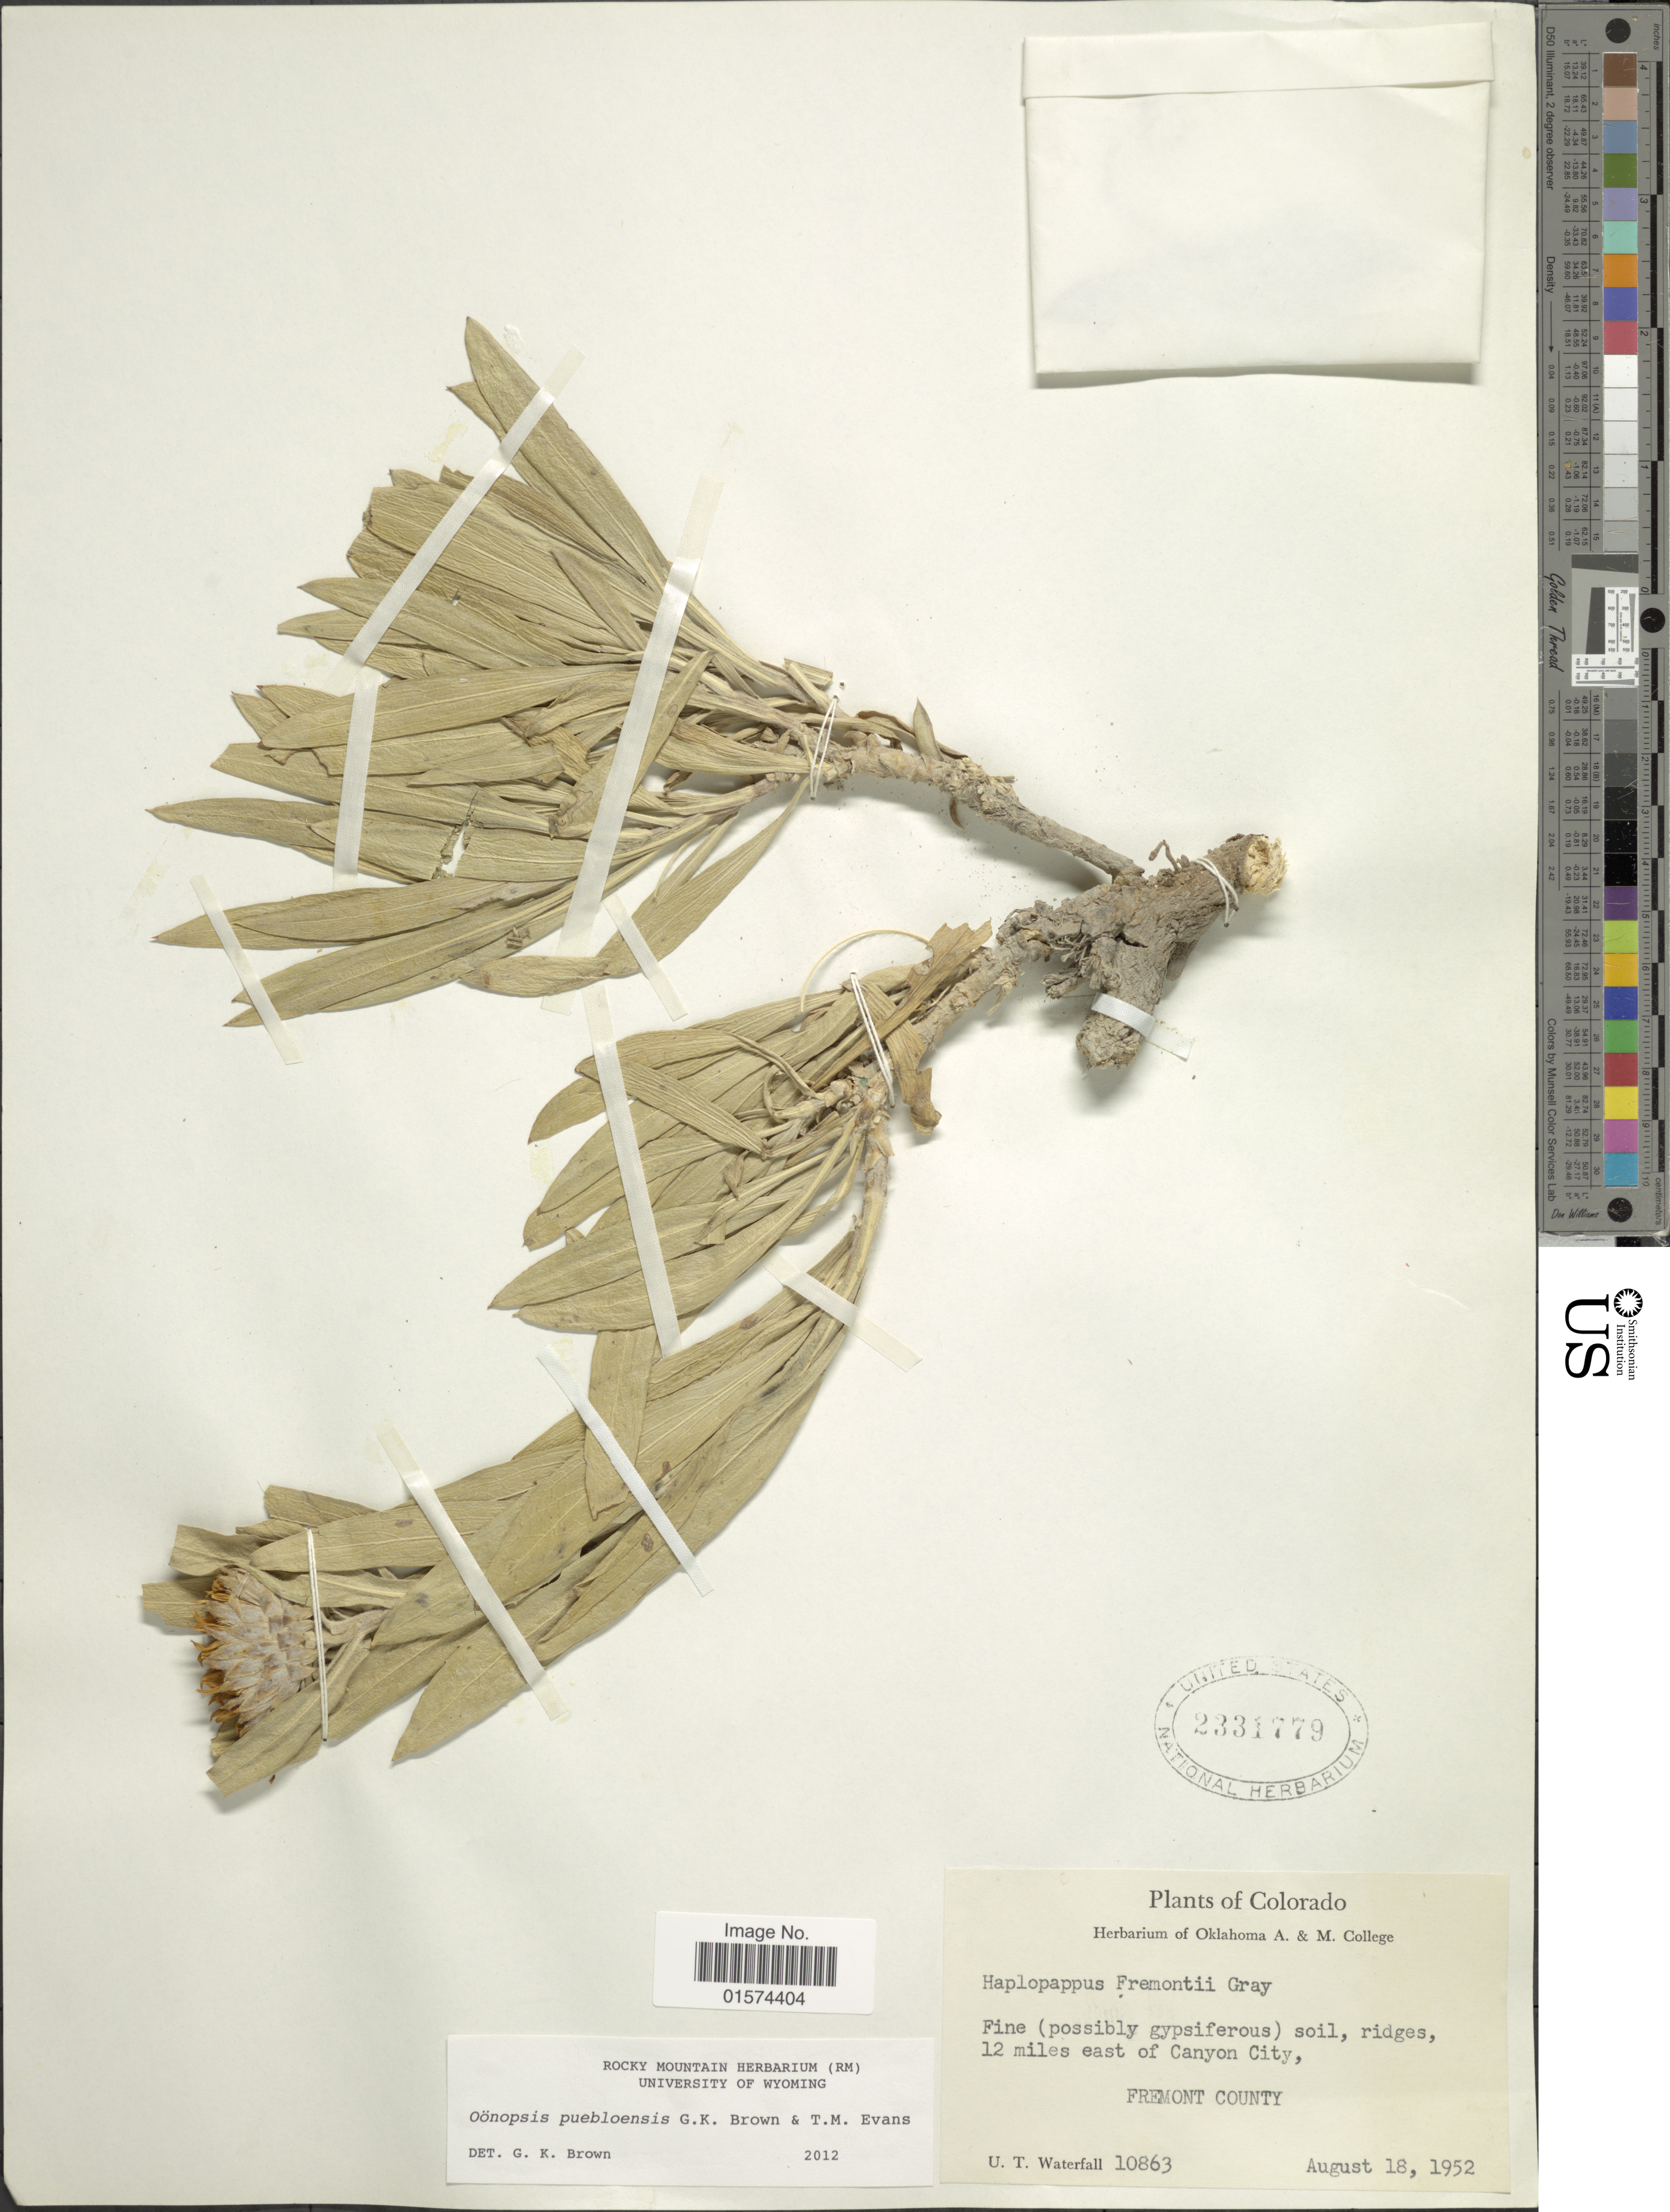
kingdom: Plantae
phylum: Tracheophyta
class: Magnoliopsida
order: Asterales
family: Asteraceae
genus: Oonopsis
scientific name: Oonopsis puebloensis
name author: G.K. Br. & T.M. Evans ex G.L. Nesom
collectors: U. T. Waterfall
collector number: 10863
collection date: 1952-08-18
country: United States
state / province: Colorado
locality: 12 miles east of Canyon City, Fremont County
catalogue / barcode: US 2331779